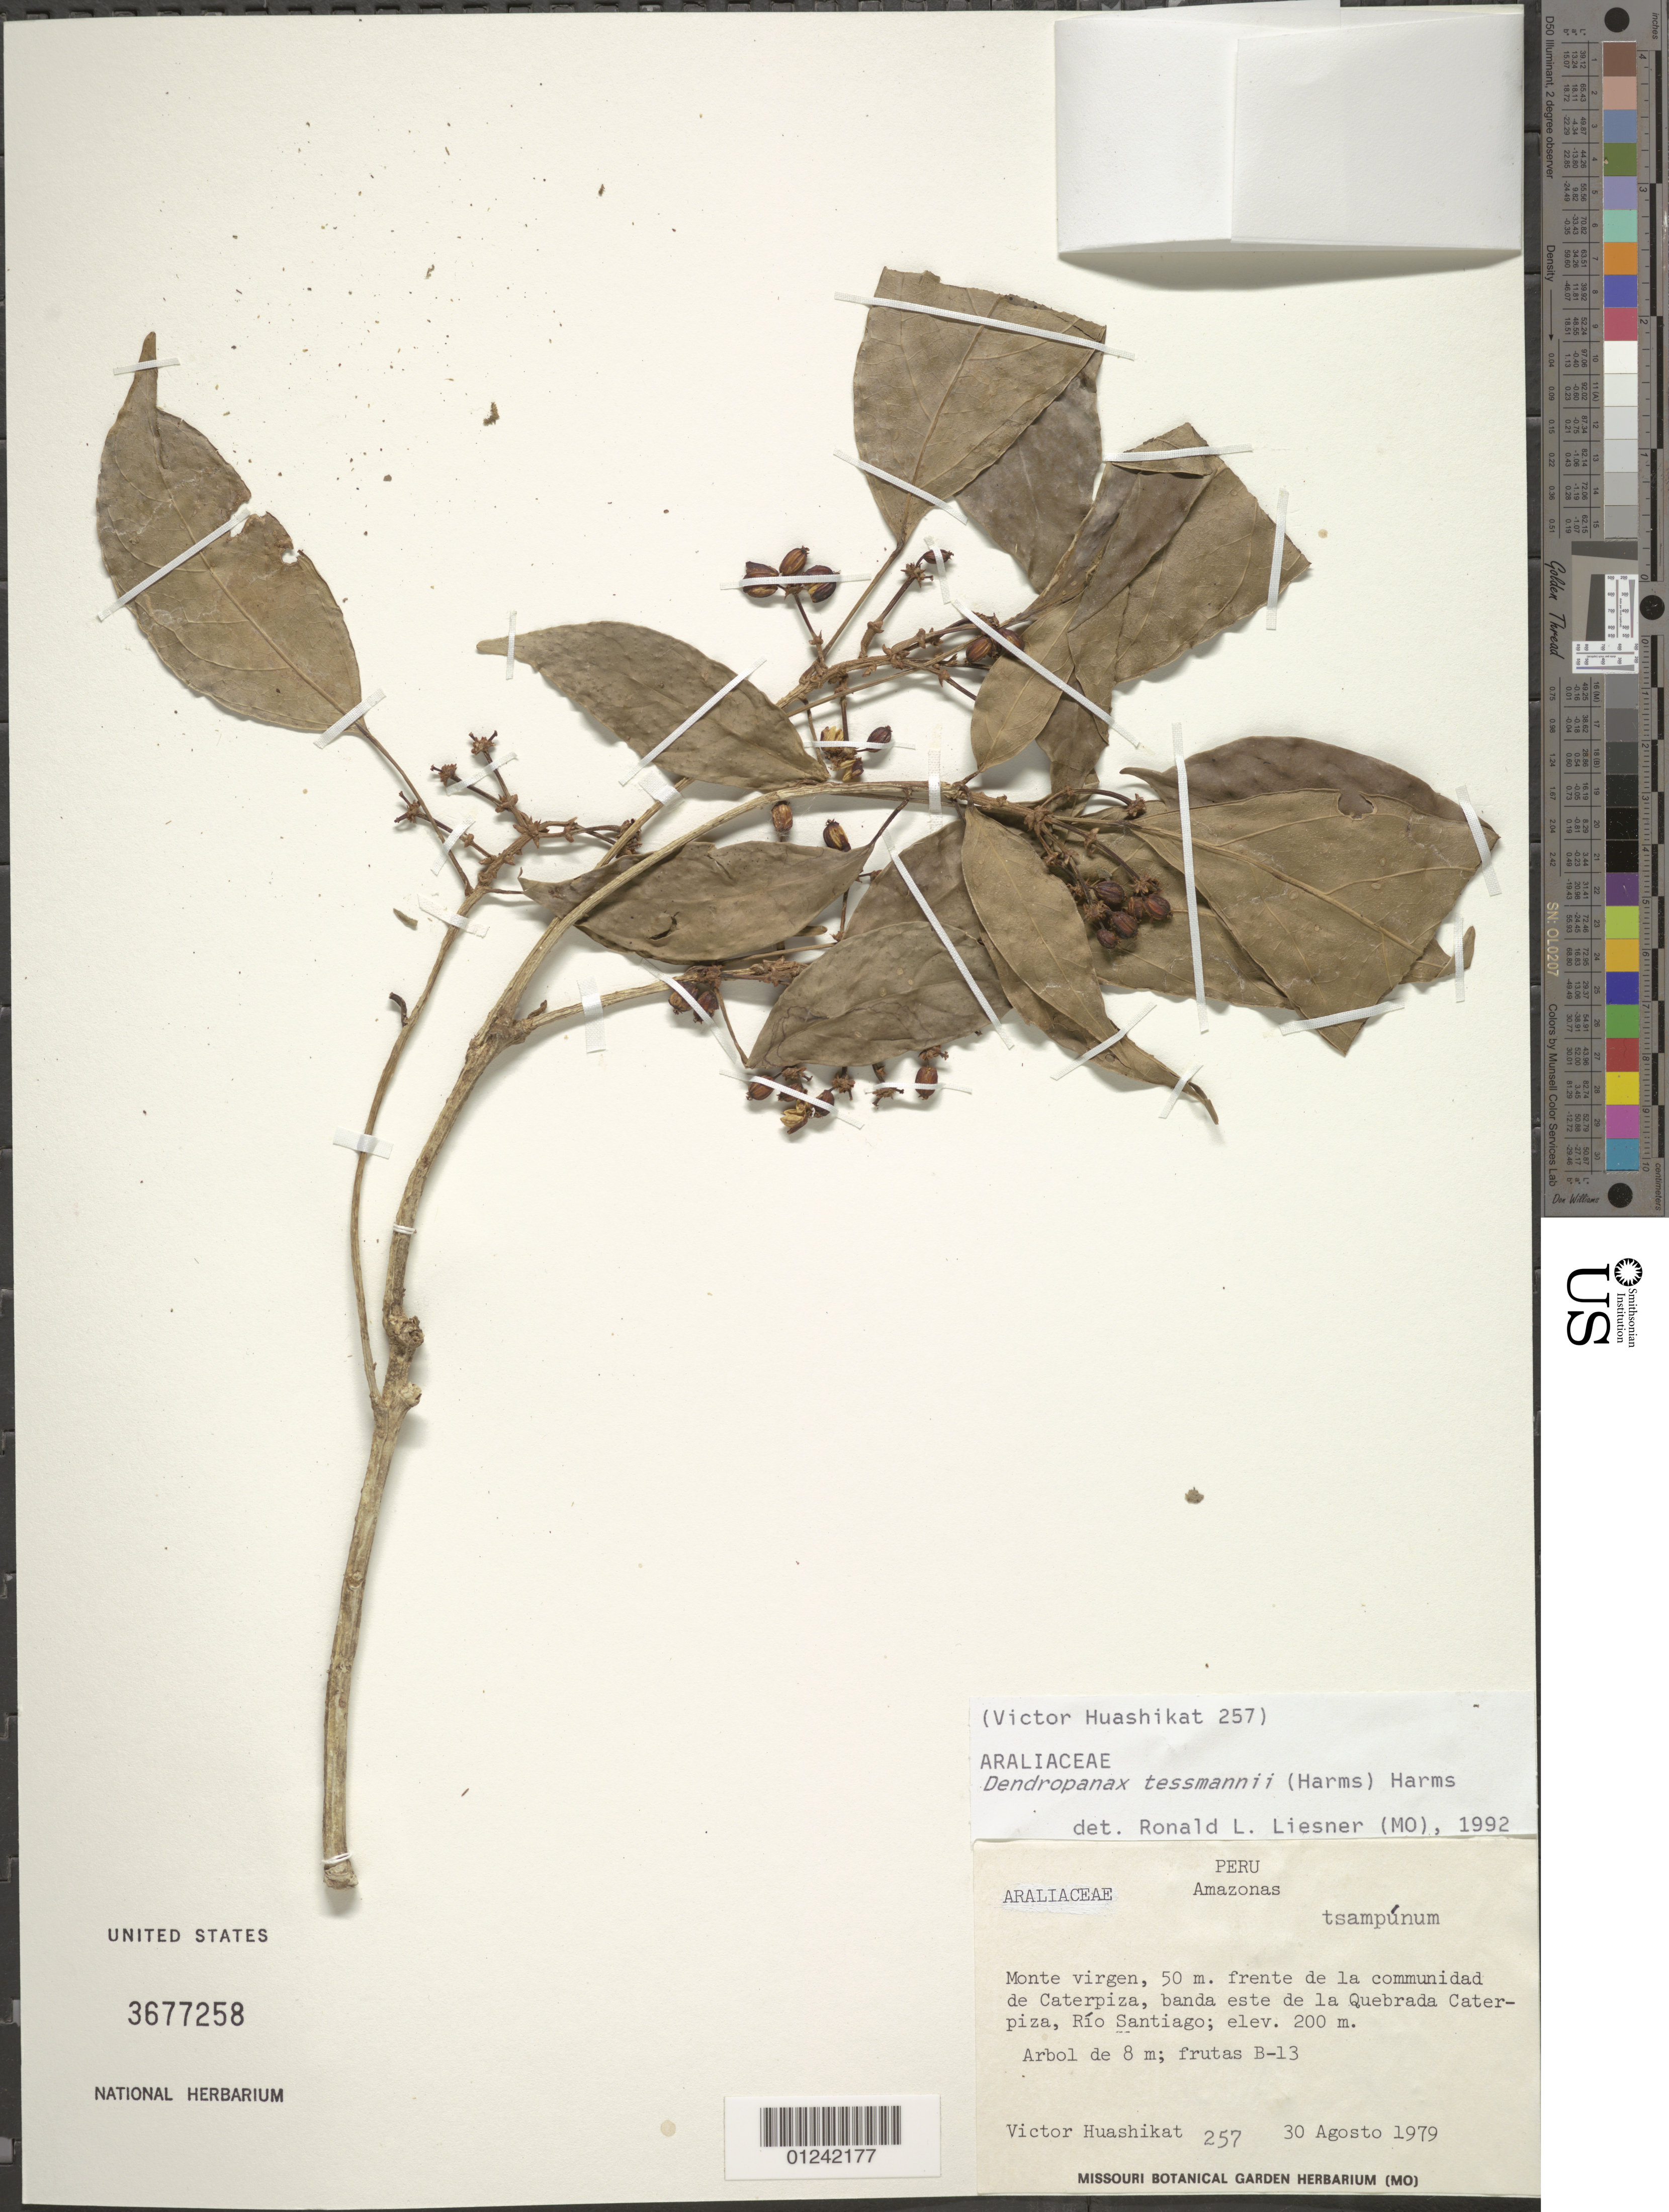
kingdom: Plantae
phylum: Tracheophyta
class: Magnoliopsida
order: Apiales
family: Araliaceae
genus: Dendropanax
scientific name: Dendropanax tessmannii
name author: (Harms) Harms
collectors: V. Huashikat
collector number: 257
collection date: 1979-08-30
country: Peru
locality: Amazonas region.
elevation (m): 200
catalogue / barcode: US 3677258